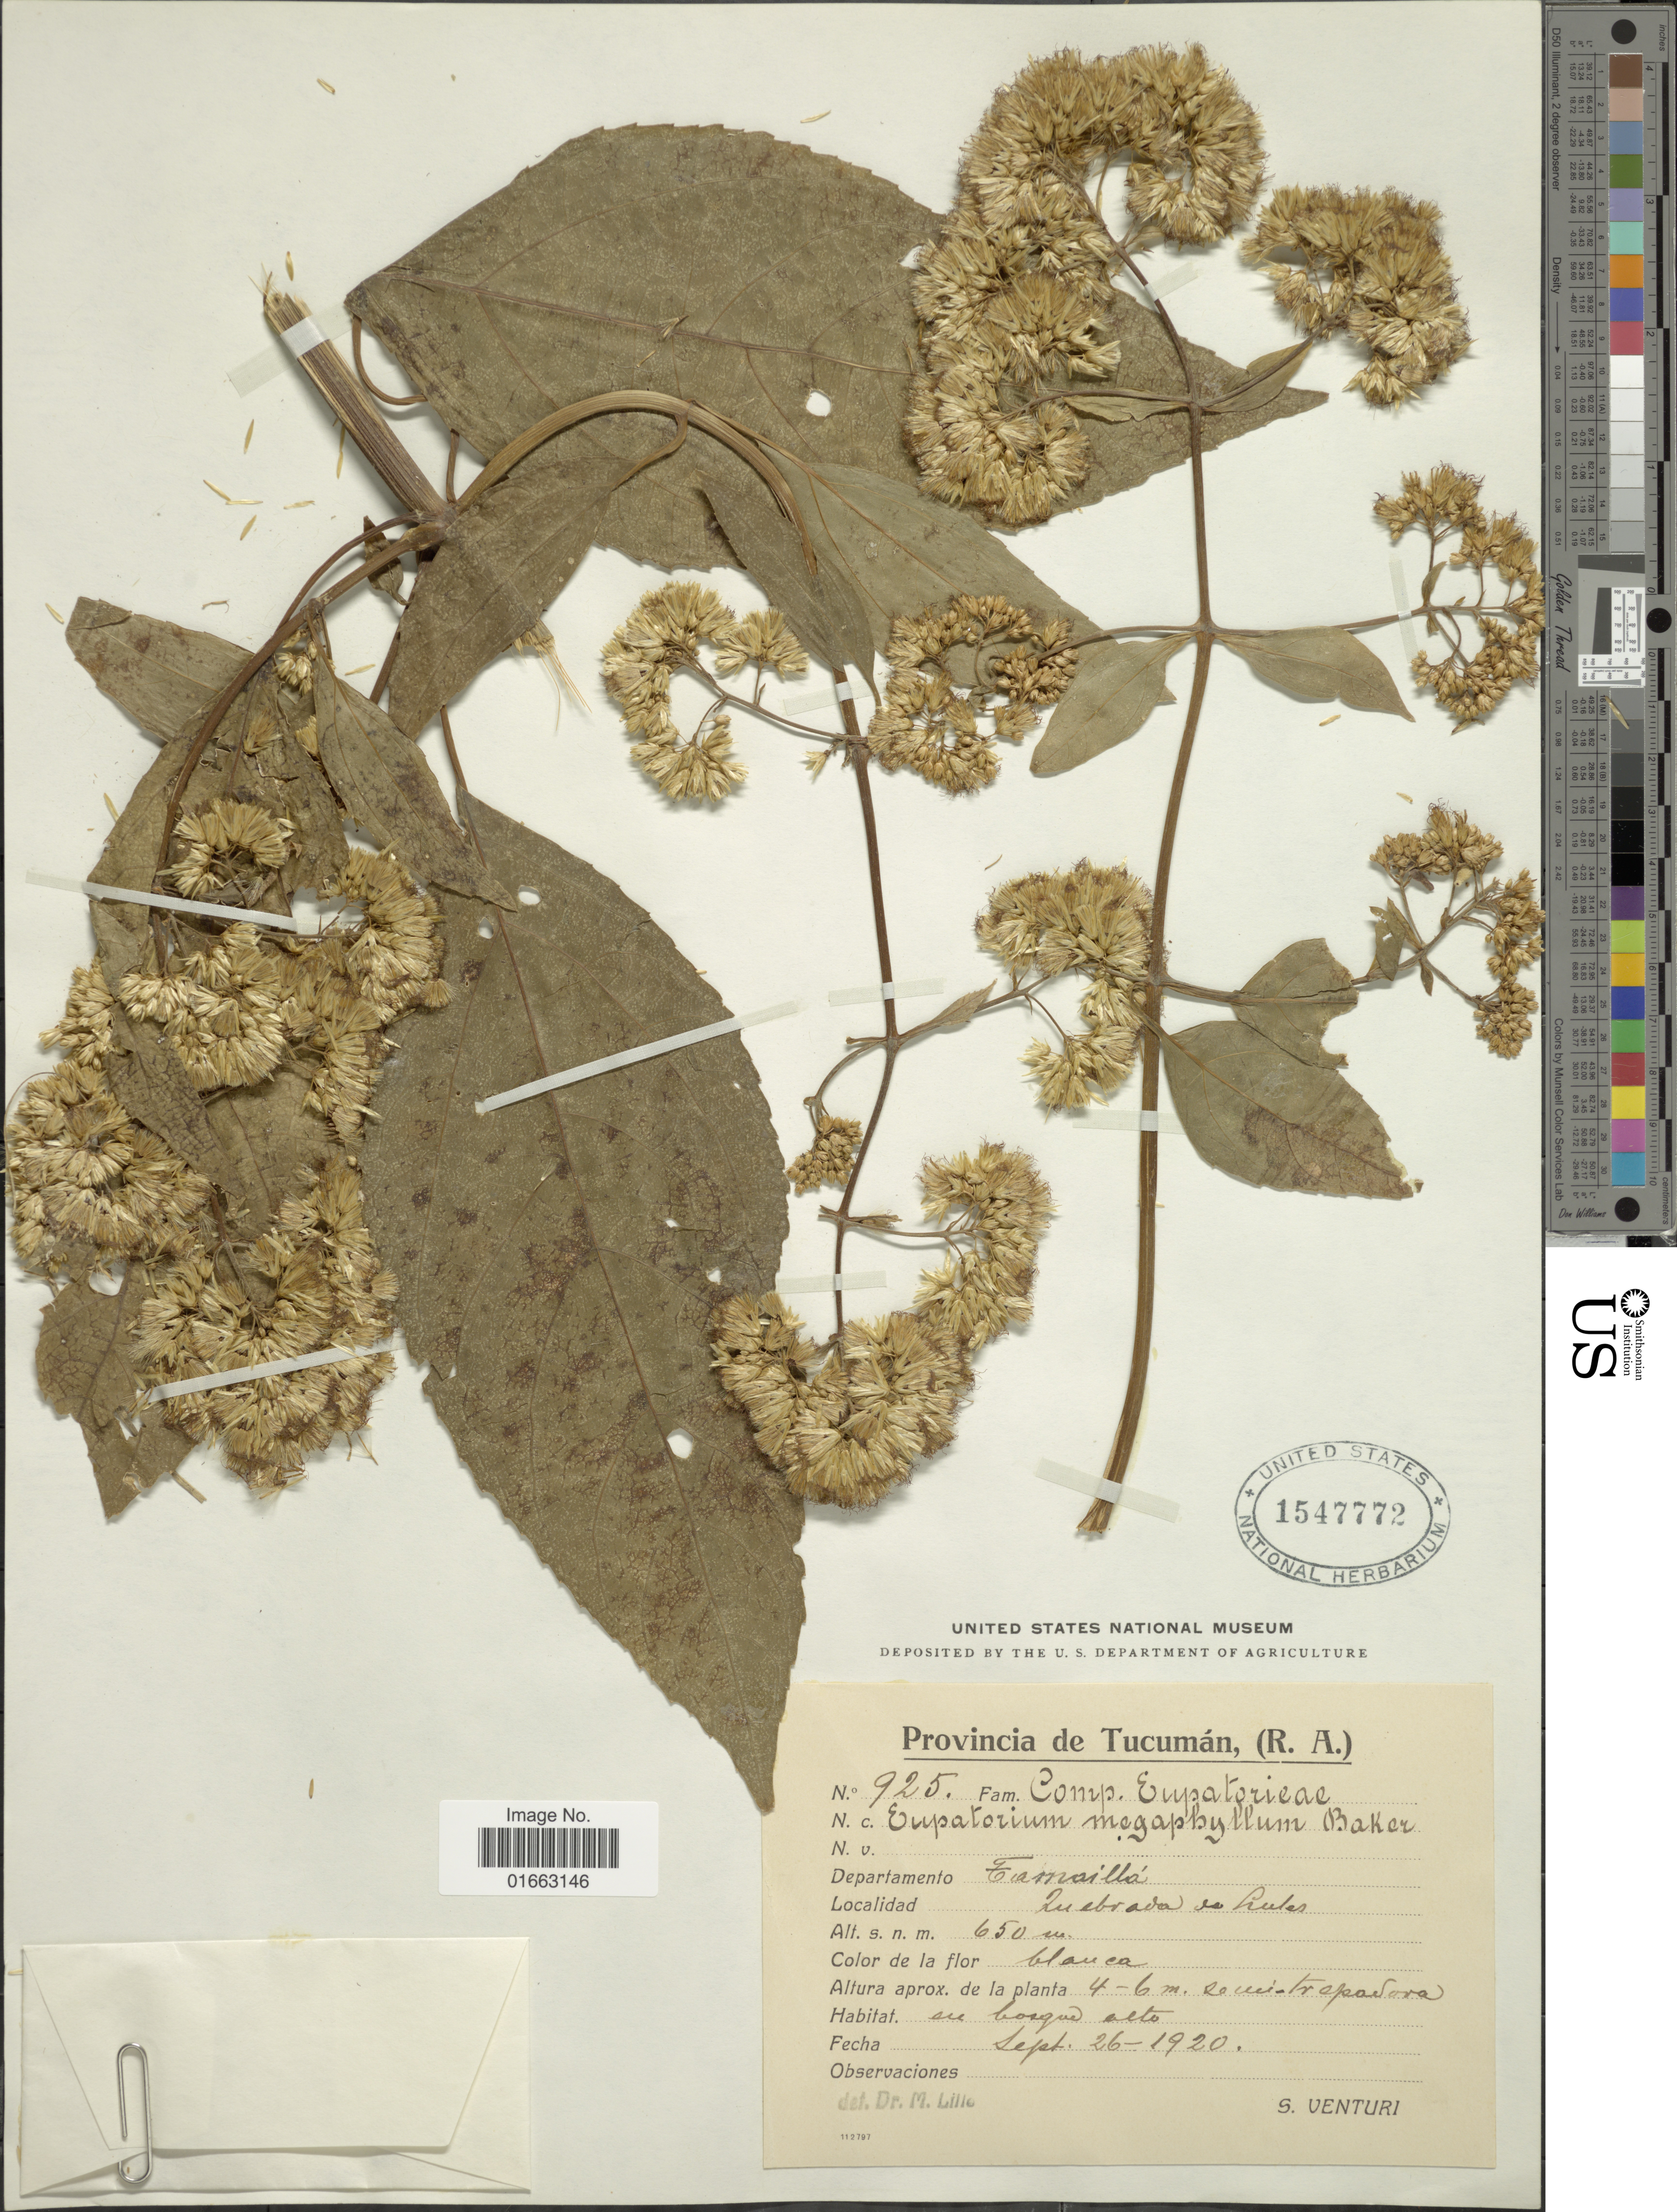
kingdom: Plantae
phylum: Tracheophyta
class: Magnoliopsida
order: Asterales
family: Asteraceae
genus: Critonia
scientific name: Critonia morifolia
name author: (Mill.) R.M. King & H. Rob.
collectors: S. Venturi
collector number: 925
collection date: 1920-09-26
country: Argentina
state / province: Tucuman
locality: Provincia de Tucumán, (R.A.), Departamento Famaillá, Quebrada de Lules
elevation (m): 650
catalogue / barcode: US 1547772